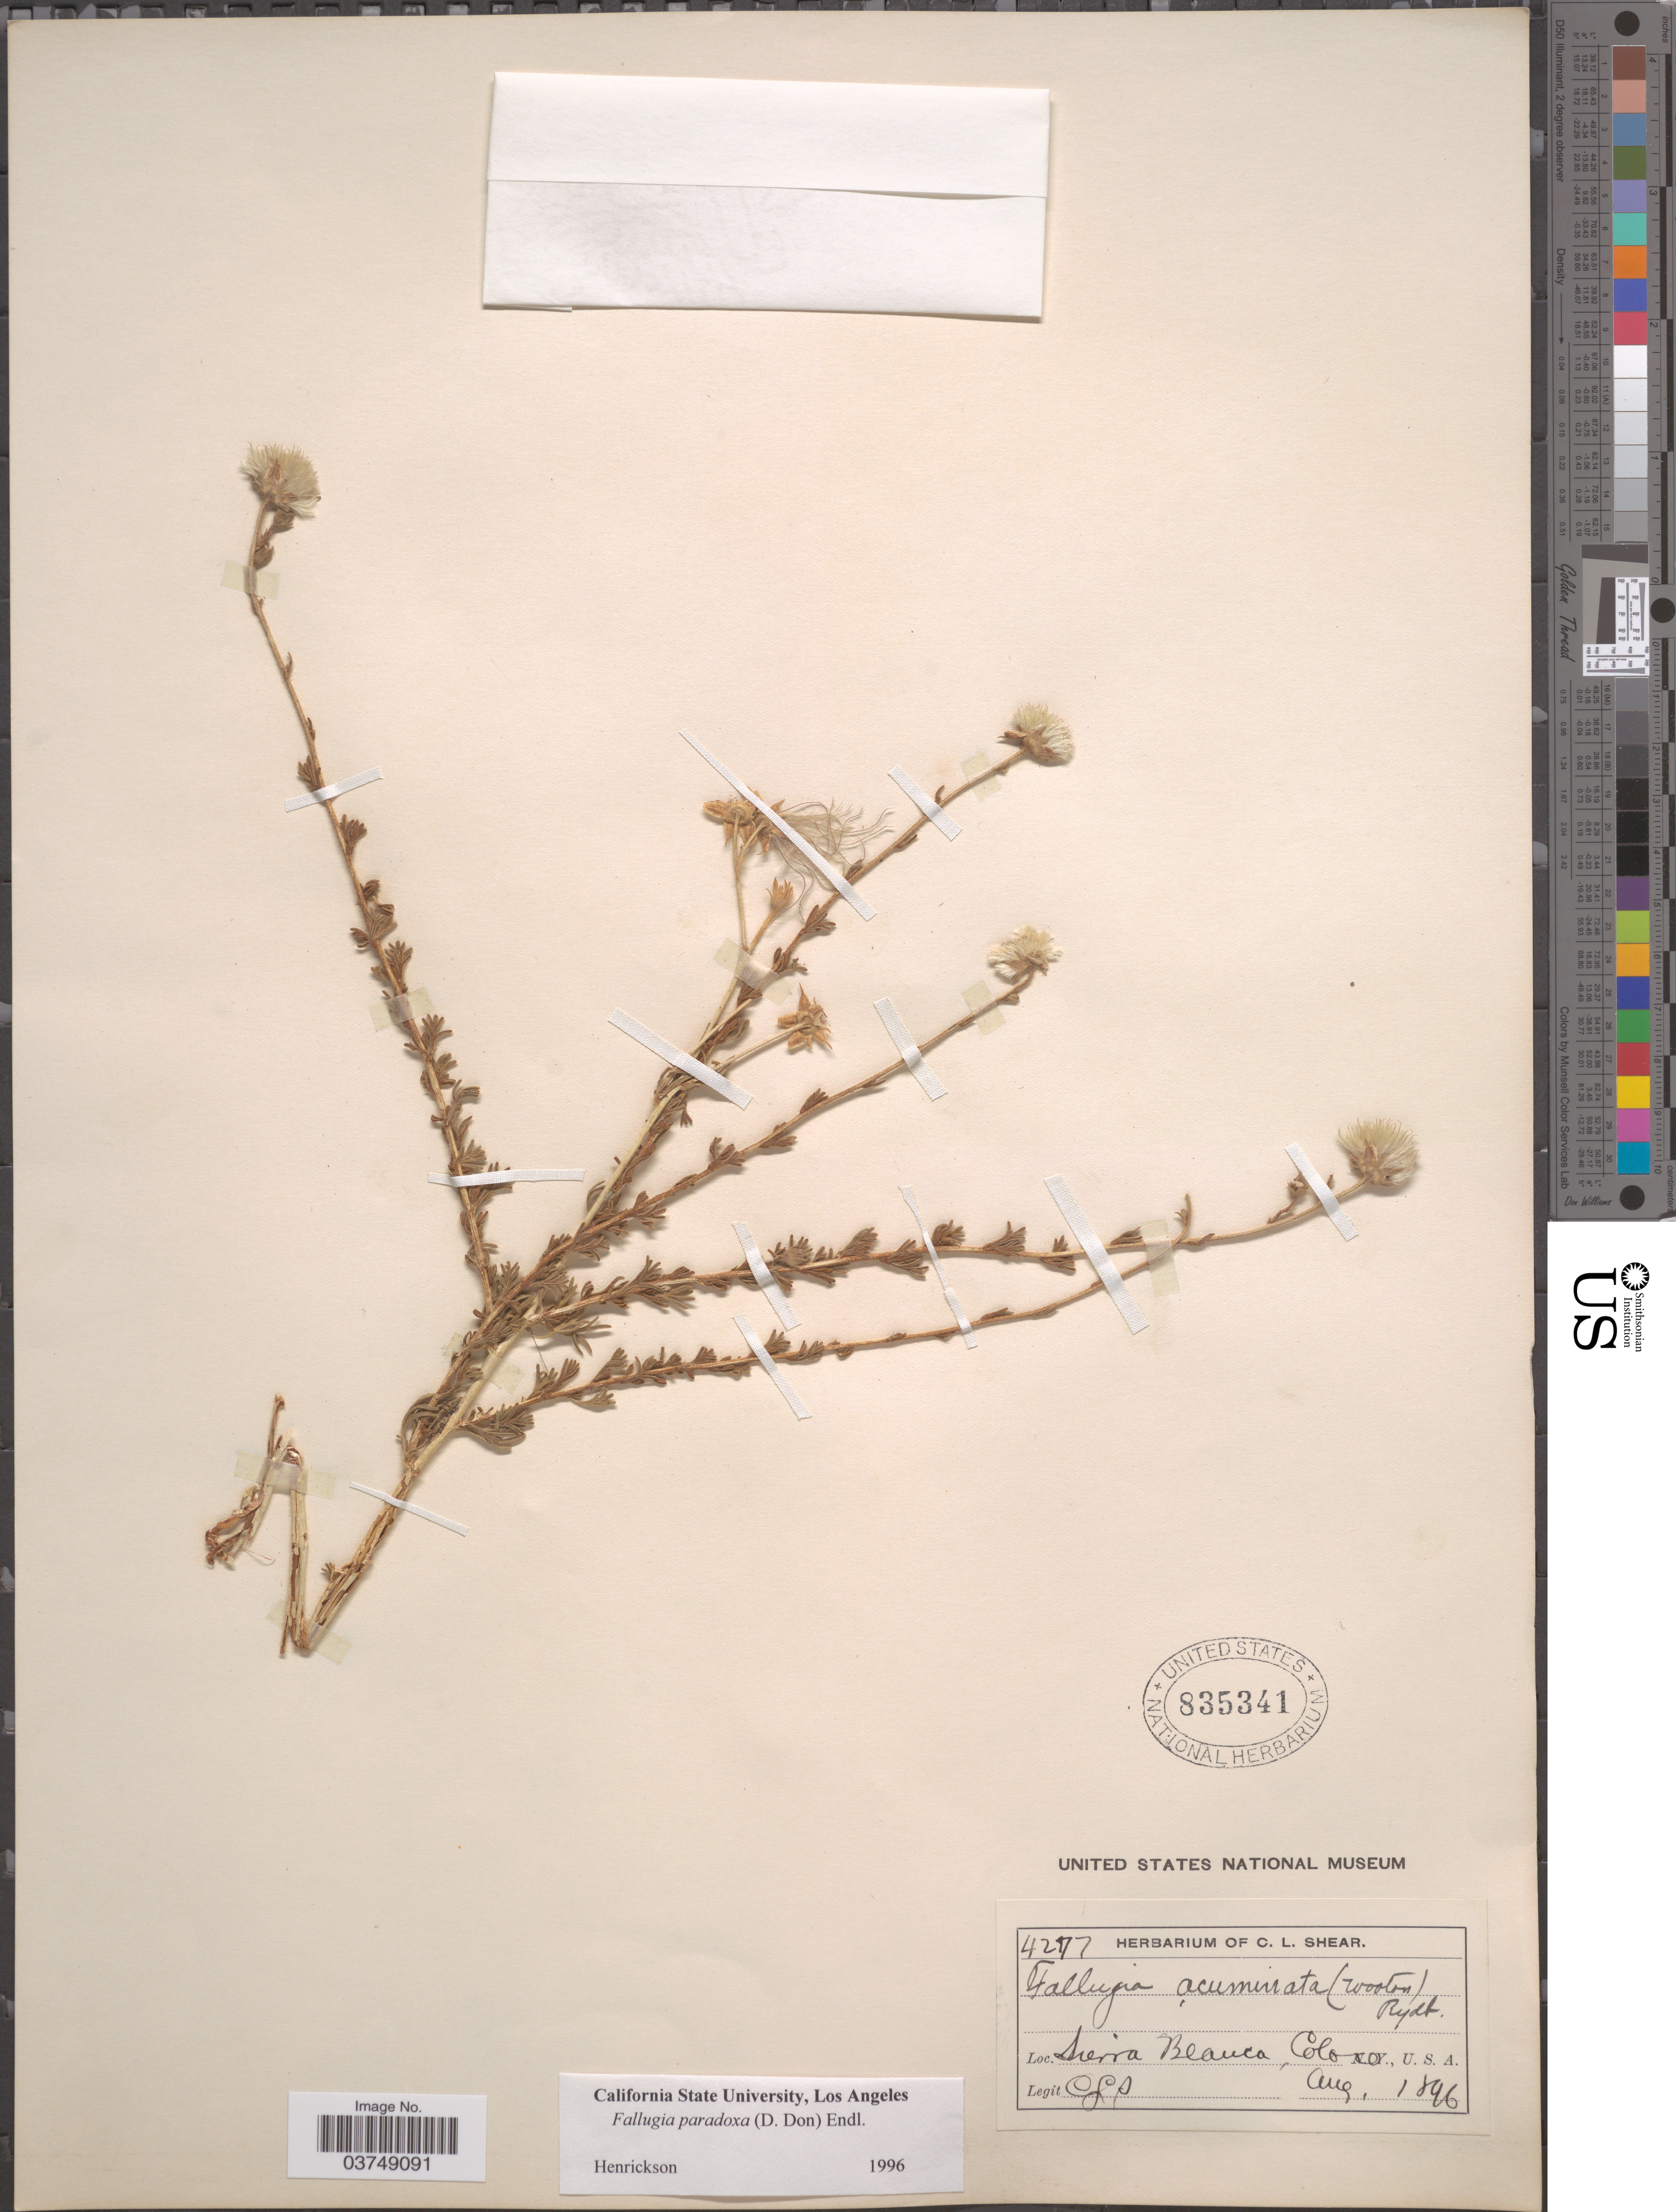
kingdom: Plantae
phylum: Tracheophyta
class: Magnoliopsida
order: Rosales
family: Rosaceae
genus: Fallugia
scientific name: Fallugia paradoxa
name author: (D. Don ex Tilloch & T. Taylor) Endl. ex Torr.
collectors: C. L. Shear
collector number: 4277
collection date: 1896-08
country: United States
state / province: Colorado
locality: Sierra Blanca.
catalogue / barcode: US 835341